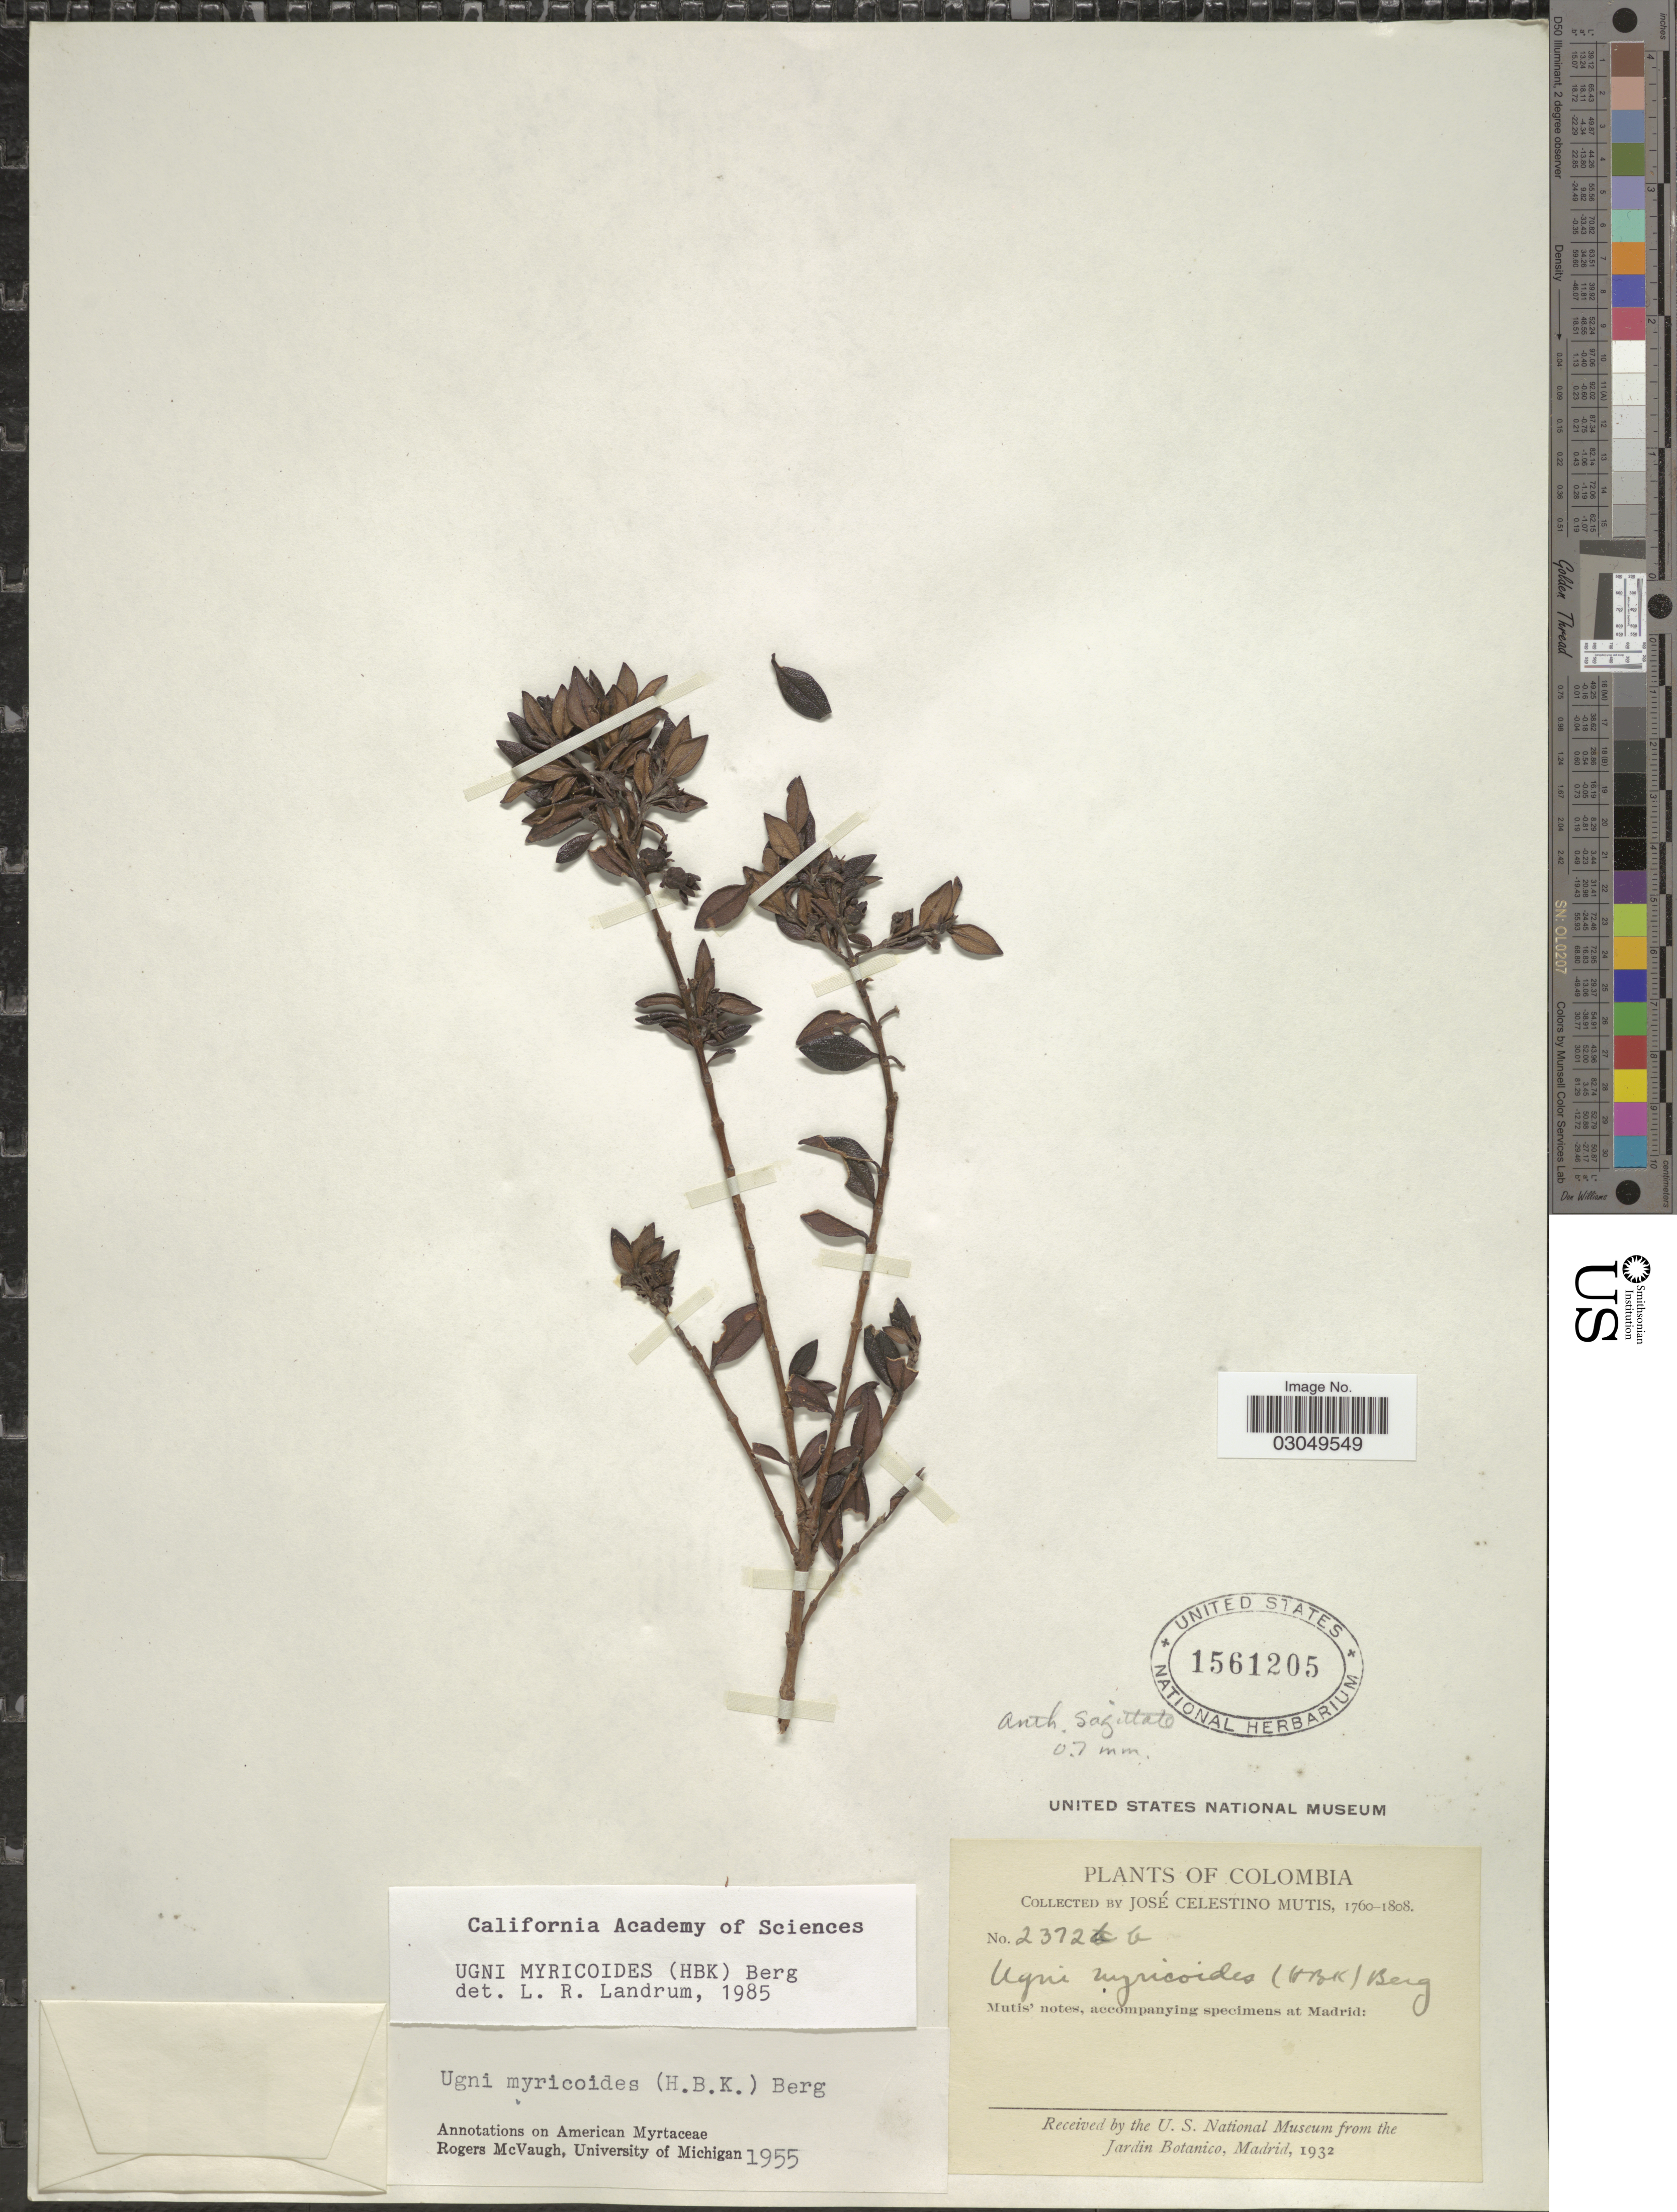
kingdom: Plantae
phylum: Tracheophyta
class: Magnoliopsida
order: Myrtales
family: Myrtaceae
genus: Ugni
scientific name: Ugni myricoides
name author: (Kunth) O. Berg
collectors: J. C. B. Mutis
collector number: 2372b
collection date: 1760/1808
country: Colombia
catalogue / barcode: US 1561205